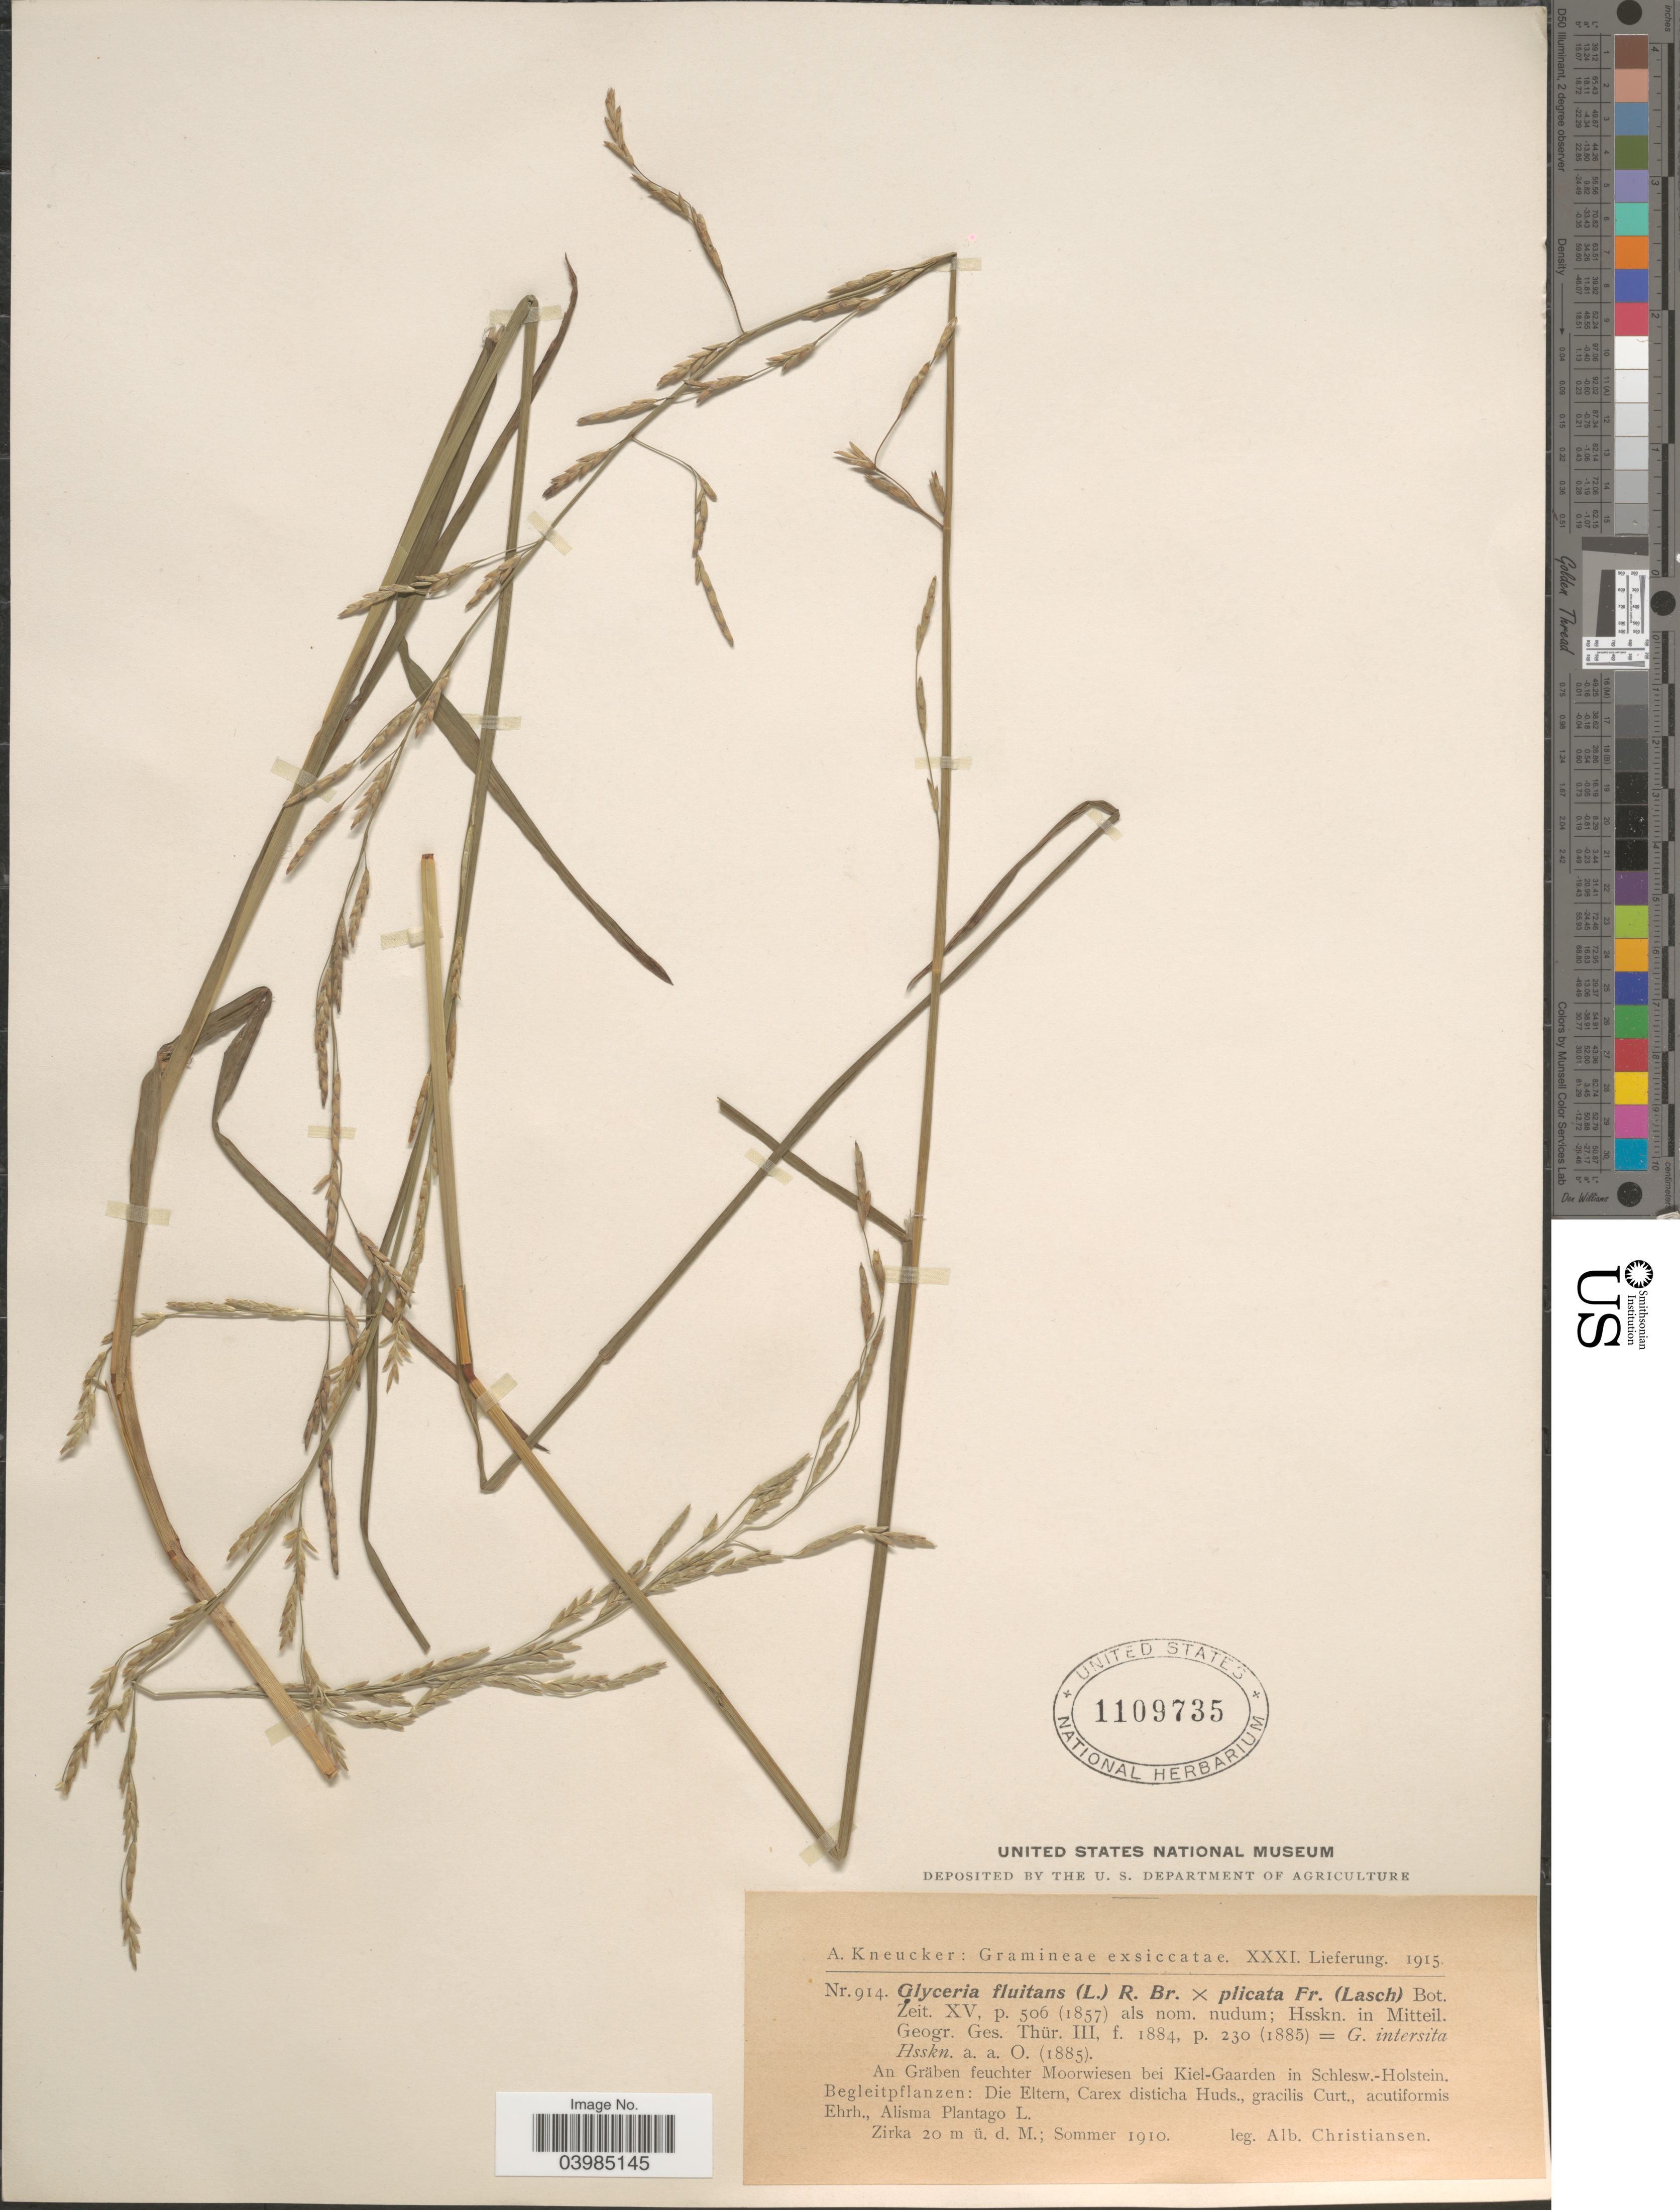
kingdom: Plantae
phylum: Tracheophyta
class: Liliopsida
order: Poales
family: Poaceae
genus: Glyceria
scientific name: Glyceria fluitans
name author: (L.) R. Br.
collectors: A. Christiansen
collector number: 914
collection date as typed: Sommer 1910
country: Germany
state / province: Schleswig-Holstein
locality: An Gräben feuchter Moorwiesen bei Kiel-Gaarden in Schlesw.-Holstein.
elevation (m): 20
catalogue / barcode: US 1109735